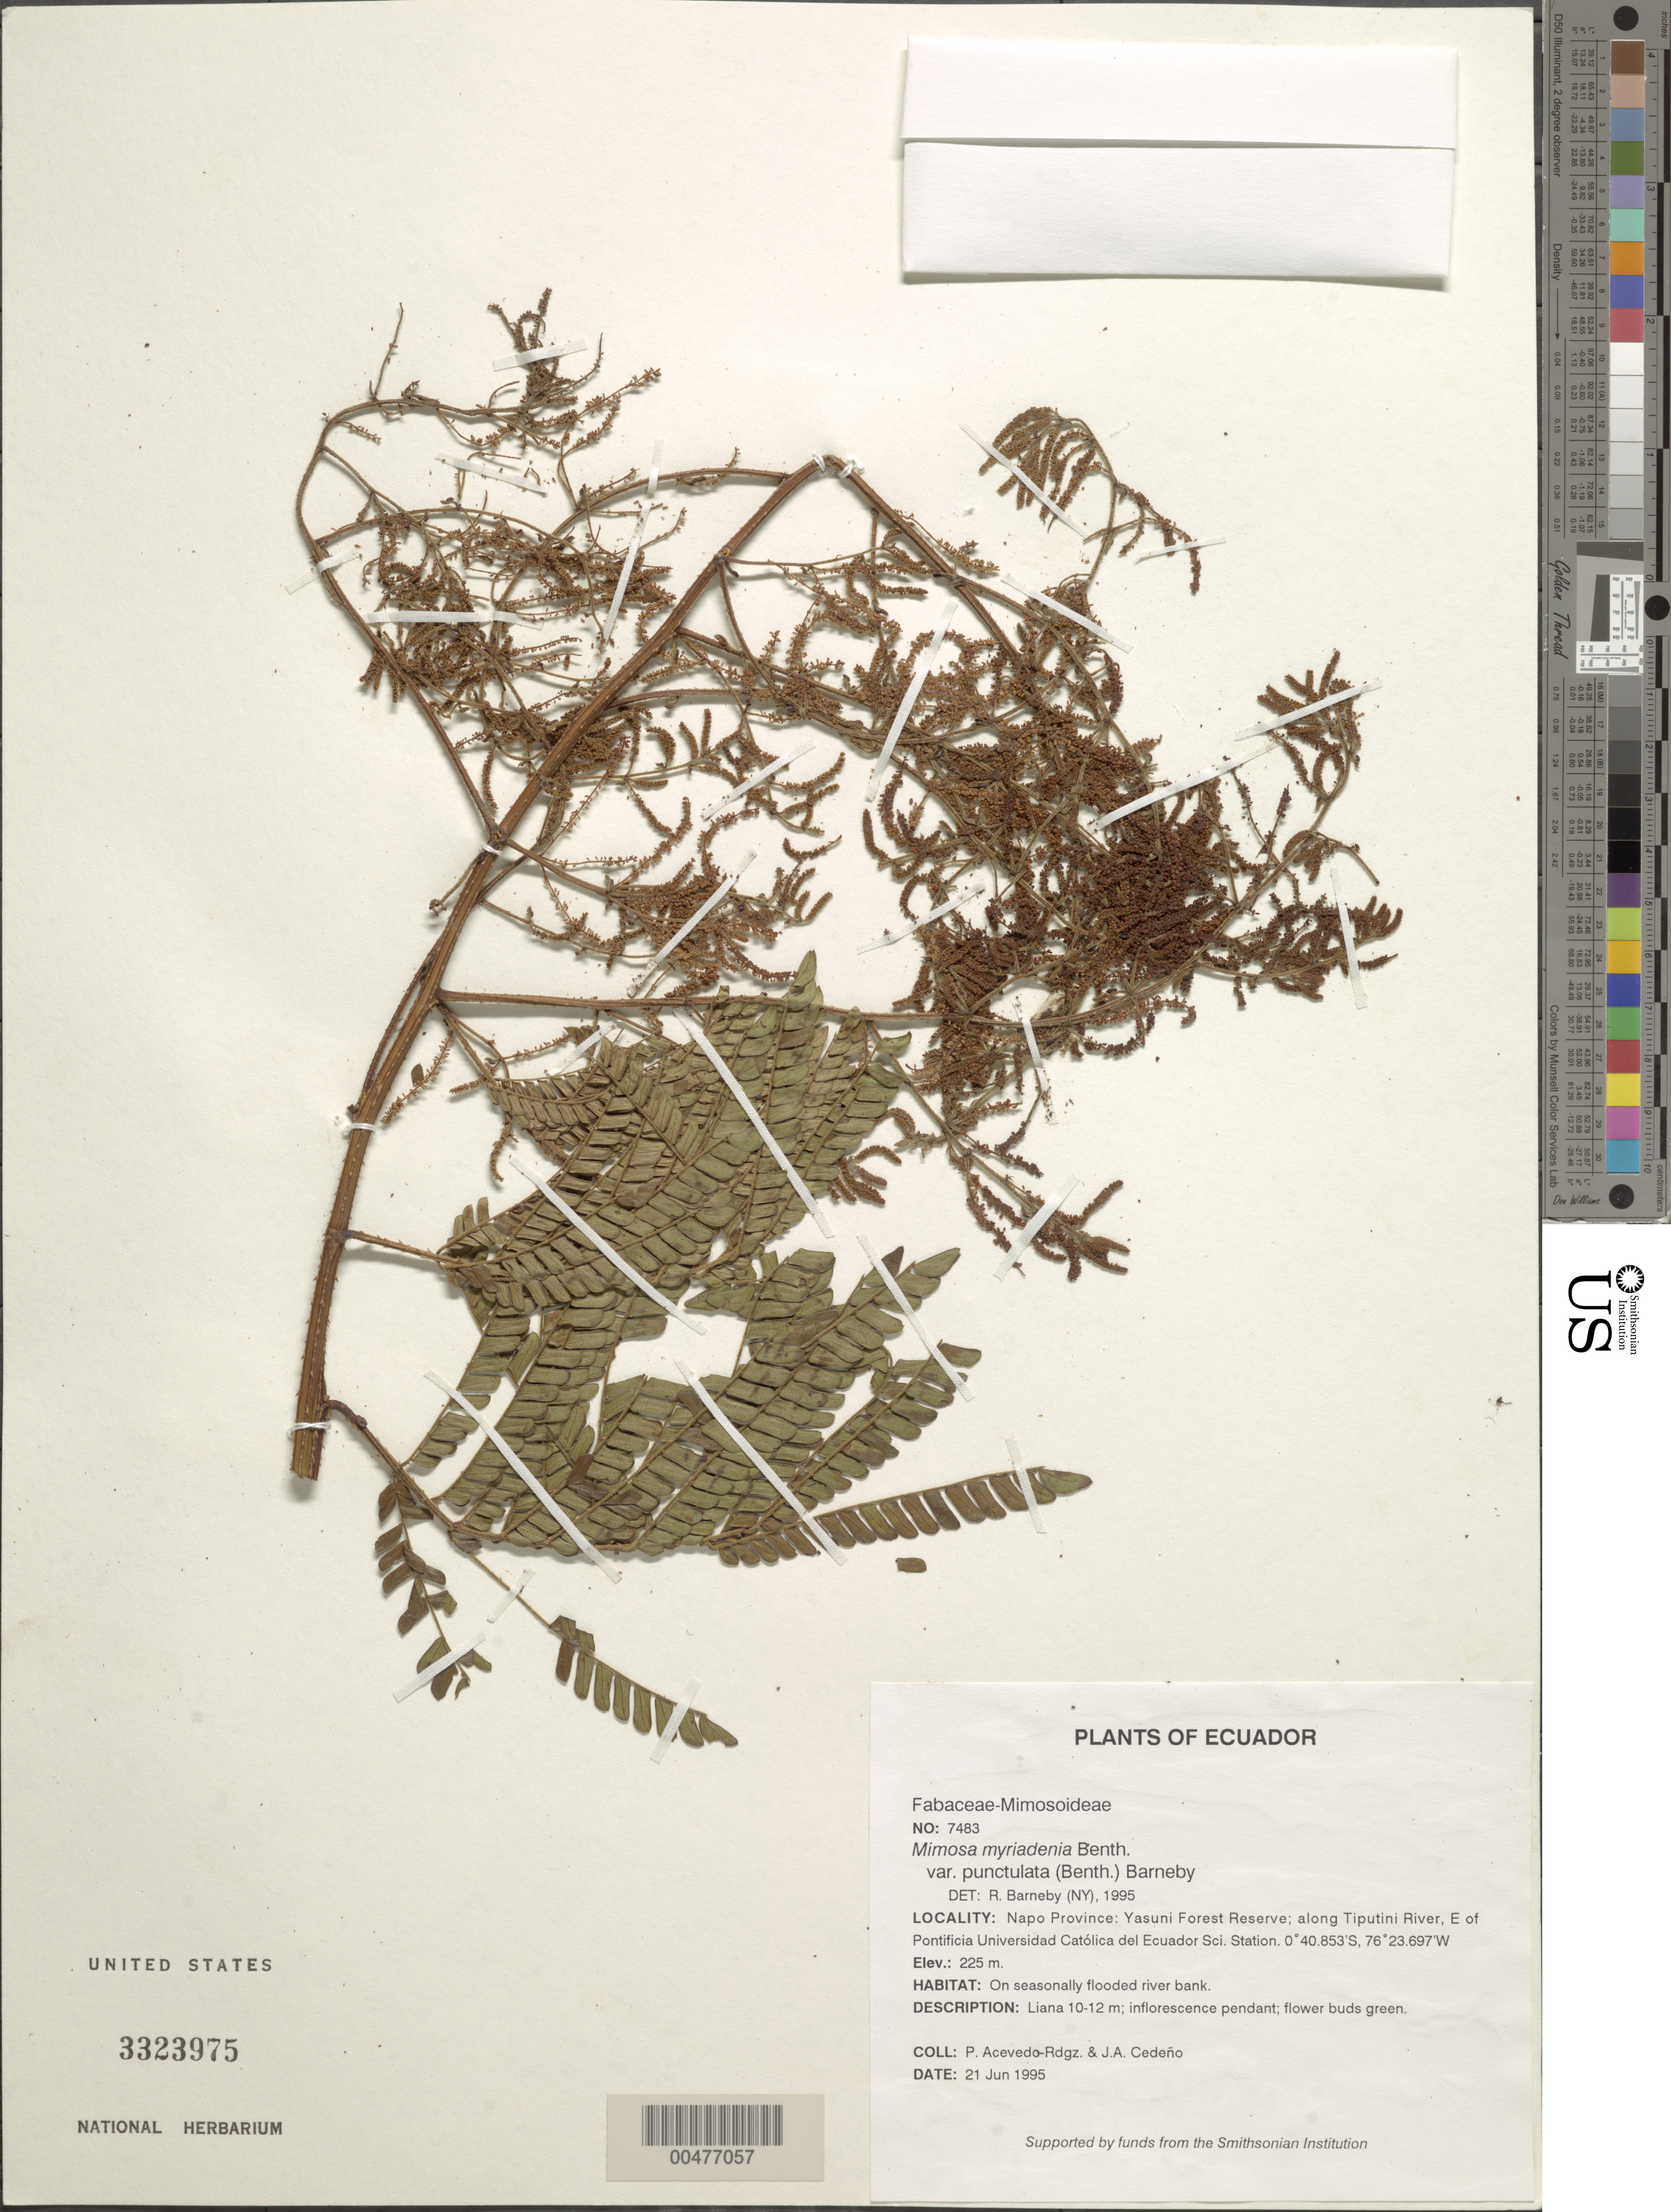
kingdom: Plantae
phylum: Tracheophyta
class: Magnoliopsida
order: Fabales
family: Fabaceae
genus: Mimosa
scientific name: Mimosa myriadenia var. punctulata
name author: (Benth.) Barneby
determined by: Barneby, Rupert C., (NY)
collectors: P. Acevedo-Rodr. & J. A. Cedeño M.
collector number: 7483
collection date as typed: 21 Jun 1995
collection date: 1995-06-21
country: Ecuador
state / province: Napo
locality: Napo Province: Yasuni Forest Reserve; along Tiputini River, E of Pontificia Universidad Católica del Ecuador Sci. Station.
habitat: On seasonally flooded river bank.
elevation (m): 225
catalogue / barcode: US 3323975